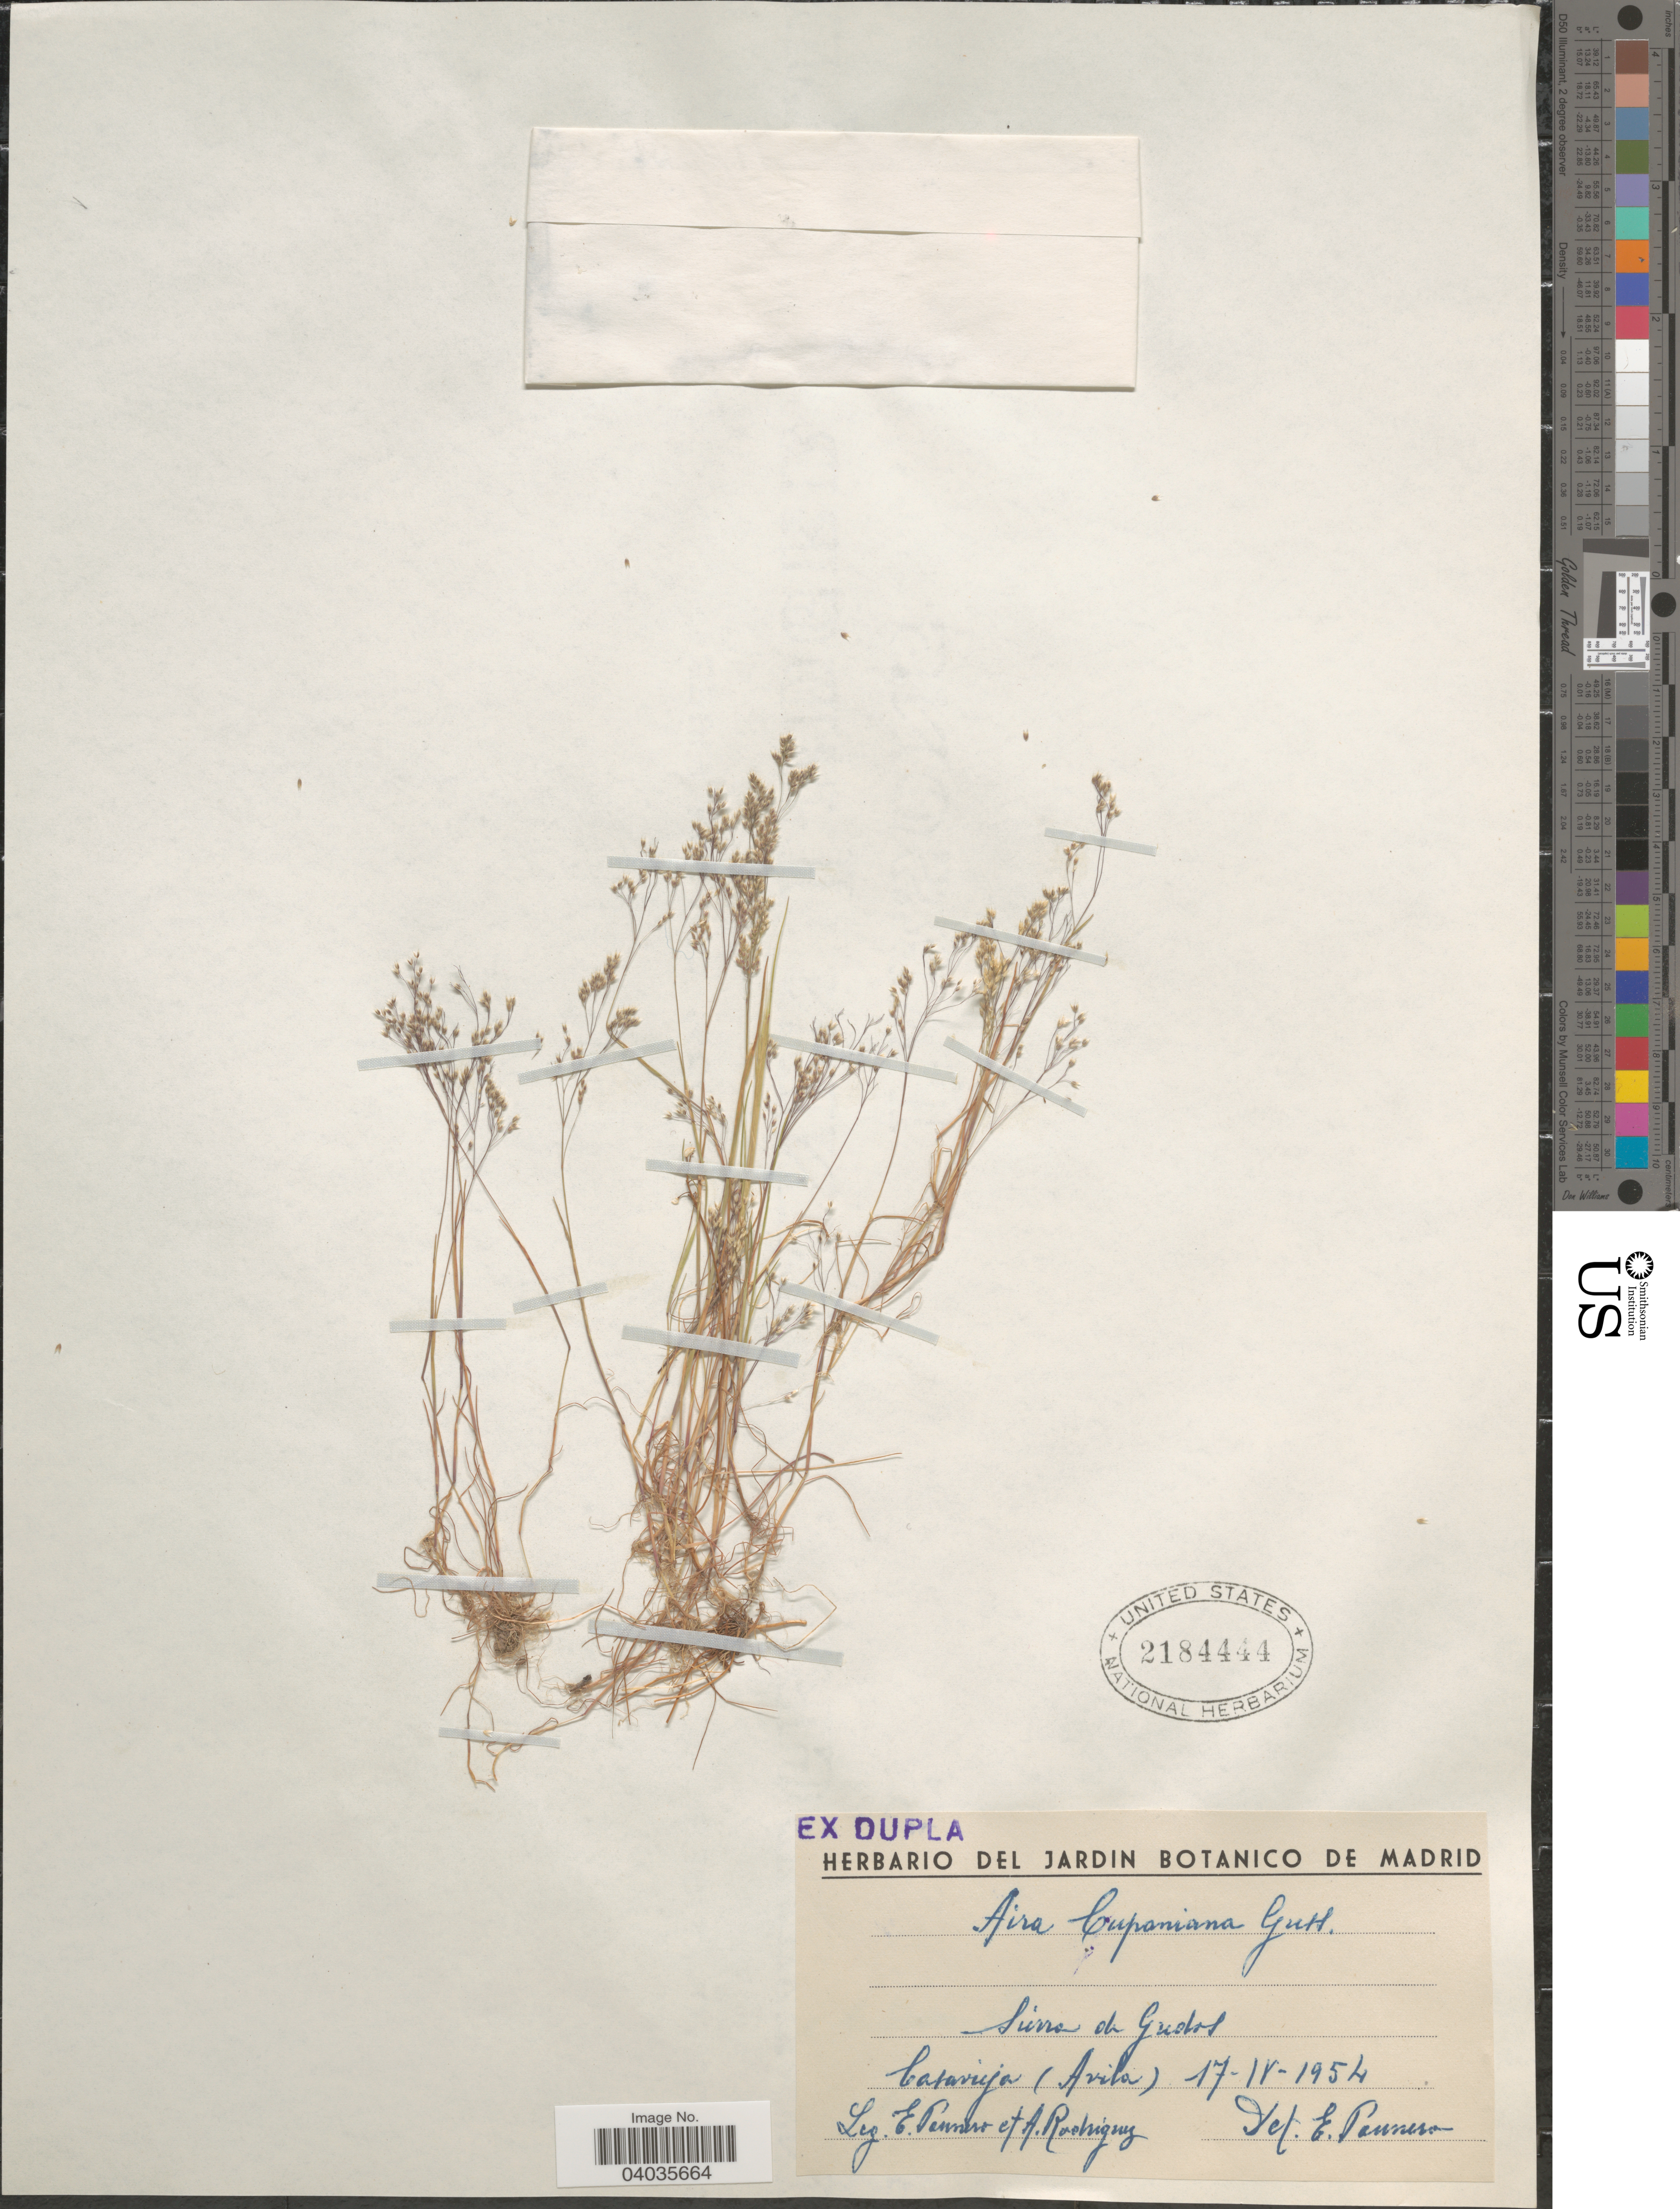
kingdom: Plantae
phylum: Tracheophyta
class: Liliopsida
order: Poales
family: Poaceae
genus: Aira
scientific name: Aira cupaniana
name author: Gussone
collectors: E. Pannero & A. Rodriguez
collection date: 1954-04-17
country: Spain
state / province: Madrid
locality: Sierra de Gredos. Casavieja (Avila).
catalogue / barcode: US 2184444